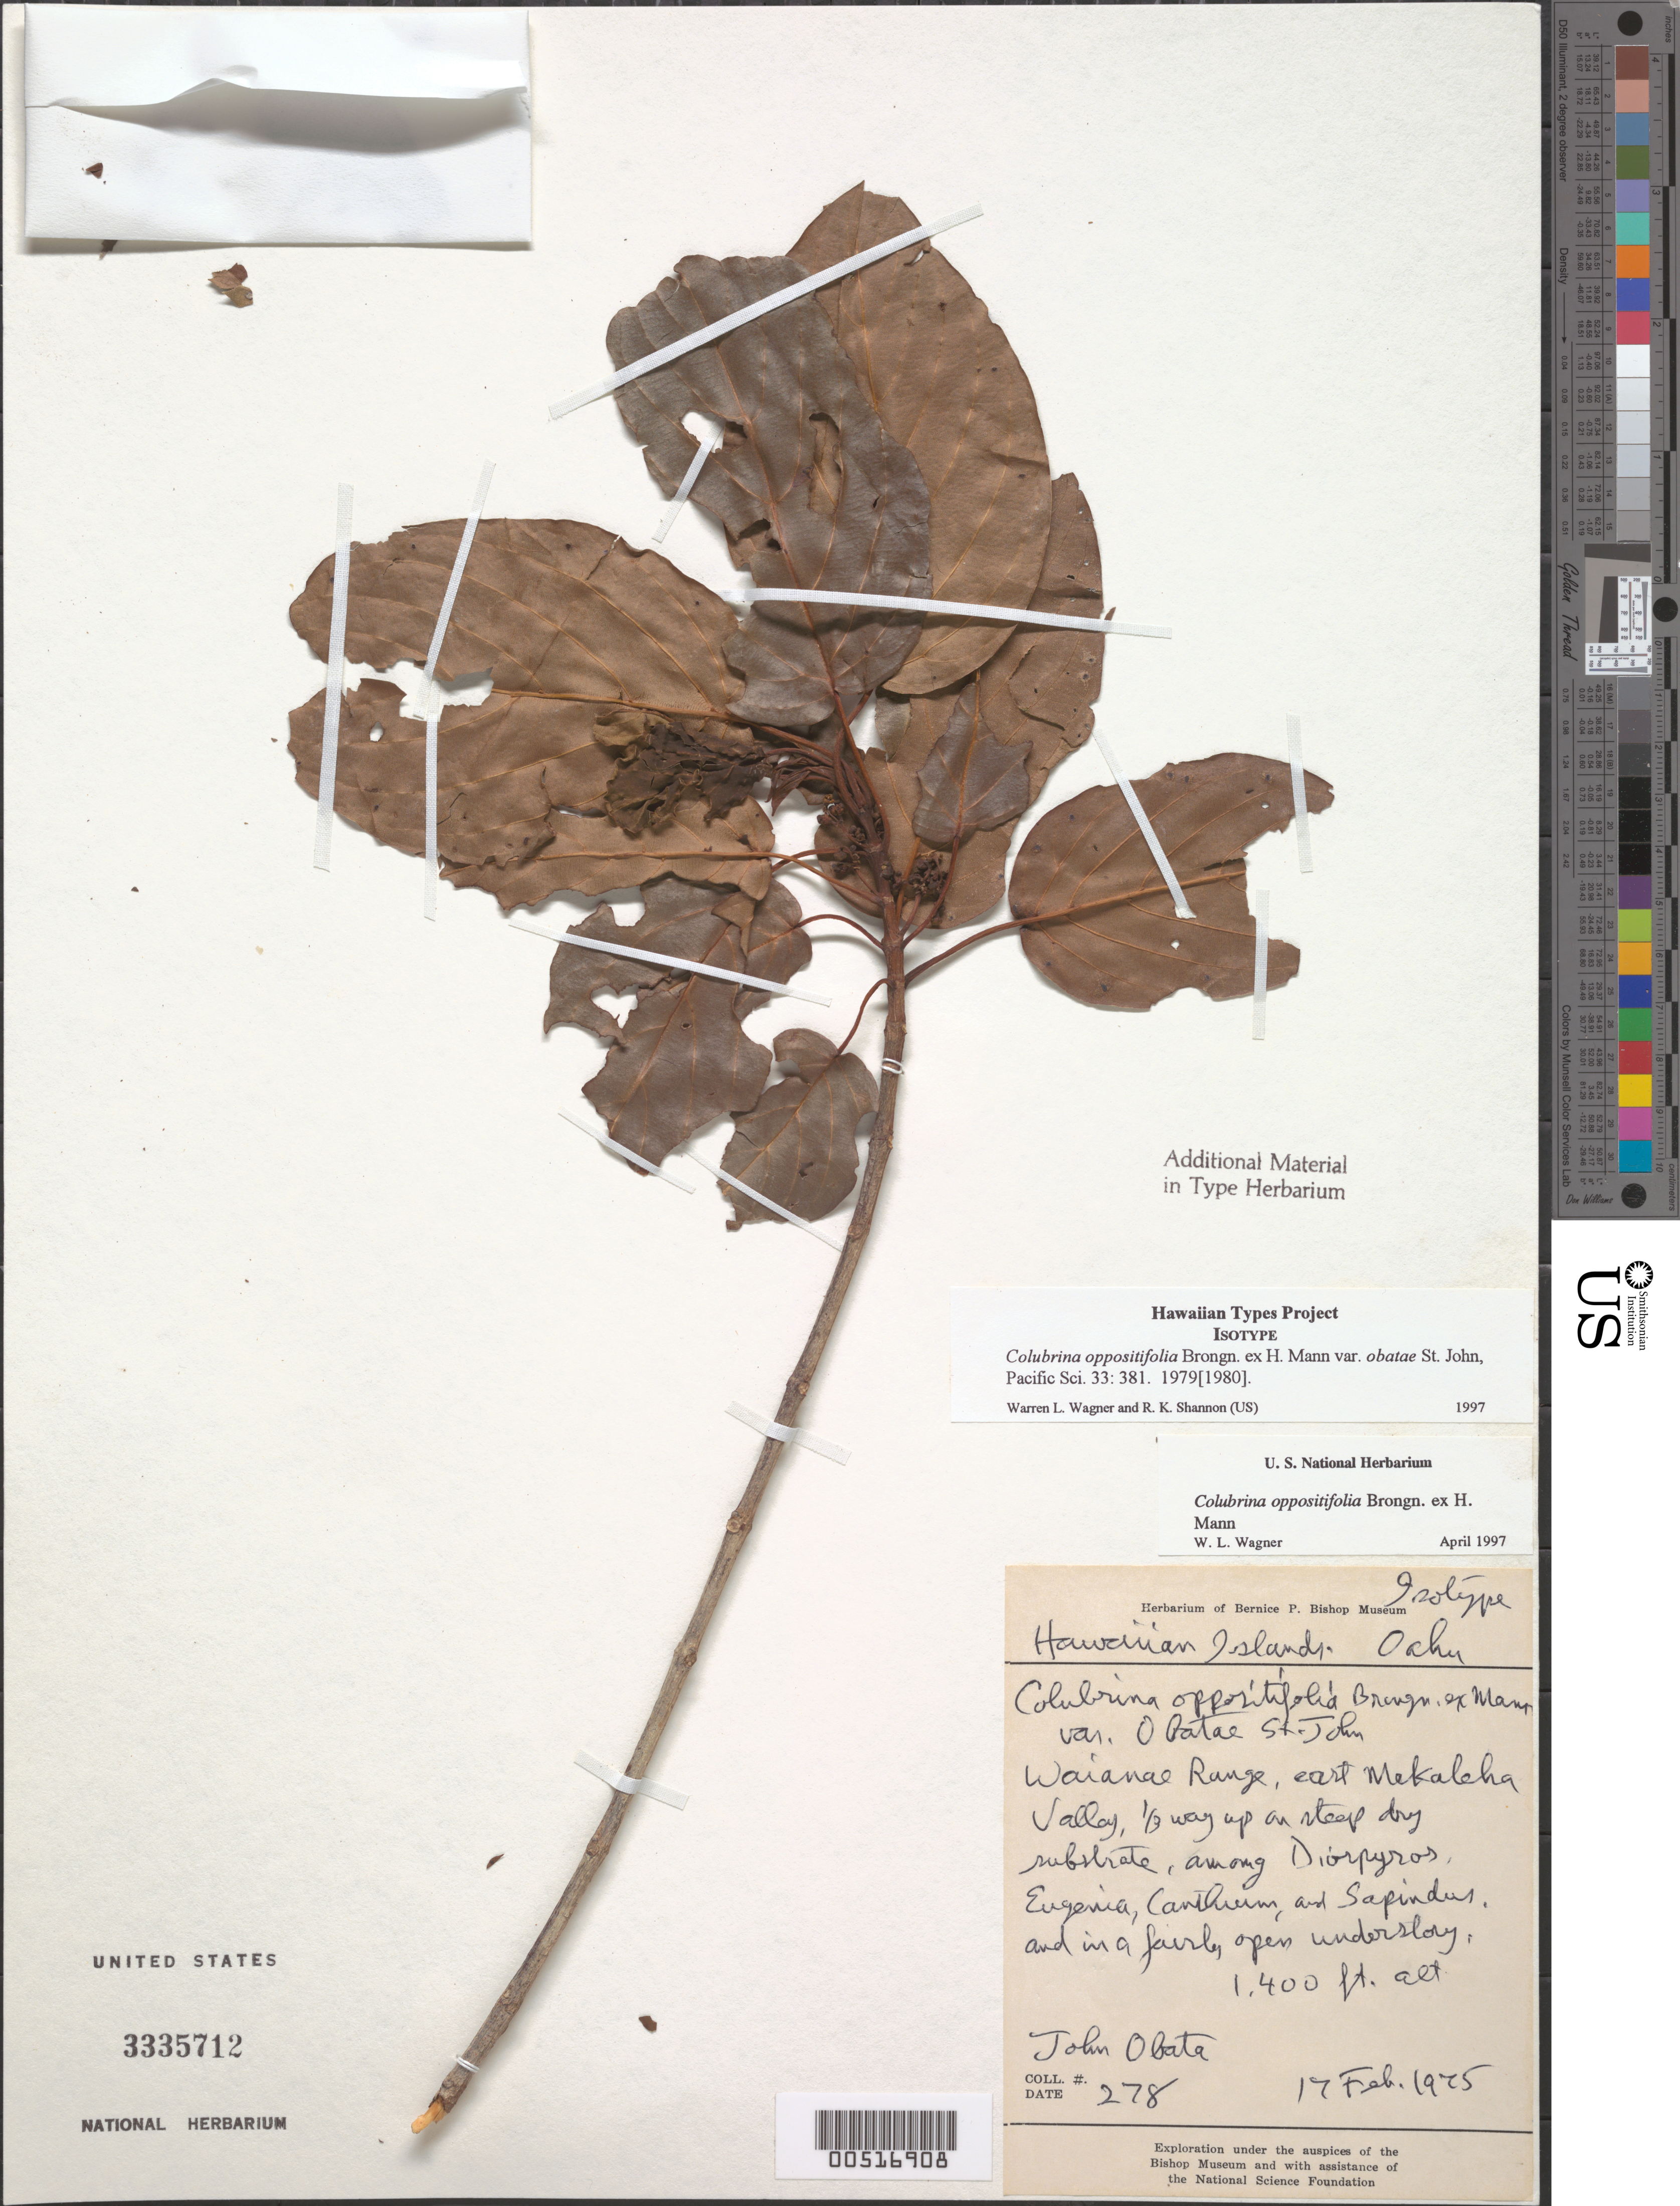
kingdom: Plantae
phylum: Tracheophyta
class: Magnoliopsida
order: Rosales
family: Rhamnaceae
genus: Colubrina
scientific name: Colubrina oppositifolia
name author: Brongn. ex H. Mann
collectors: J. Obata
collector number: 278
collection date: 1975-02-17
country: United States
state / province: Hawaii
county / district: Honolulu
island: Oahu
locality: Hawaiian Islands. Oahu, Waianae Range, east Mekaleha Valley.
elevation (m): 427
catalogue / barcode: US 3335712